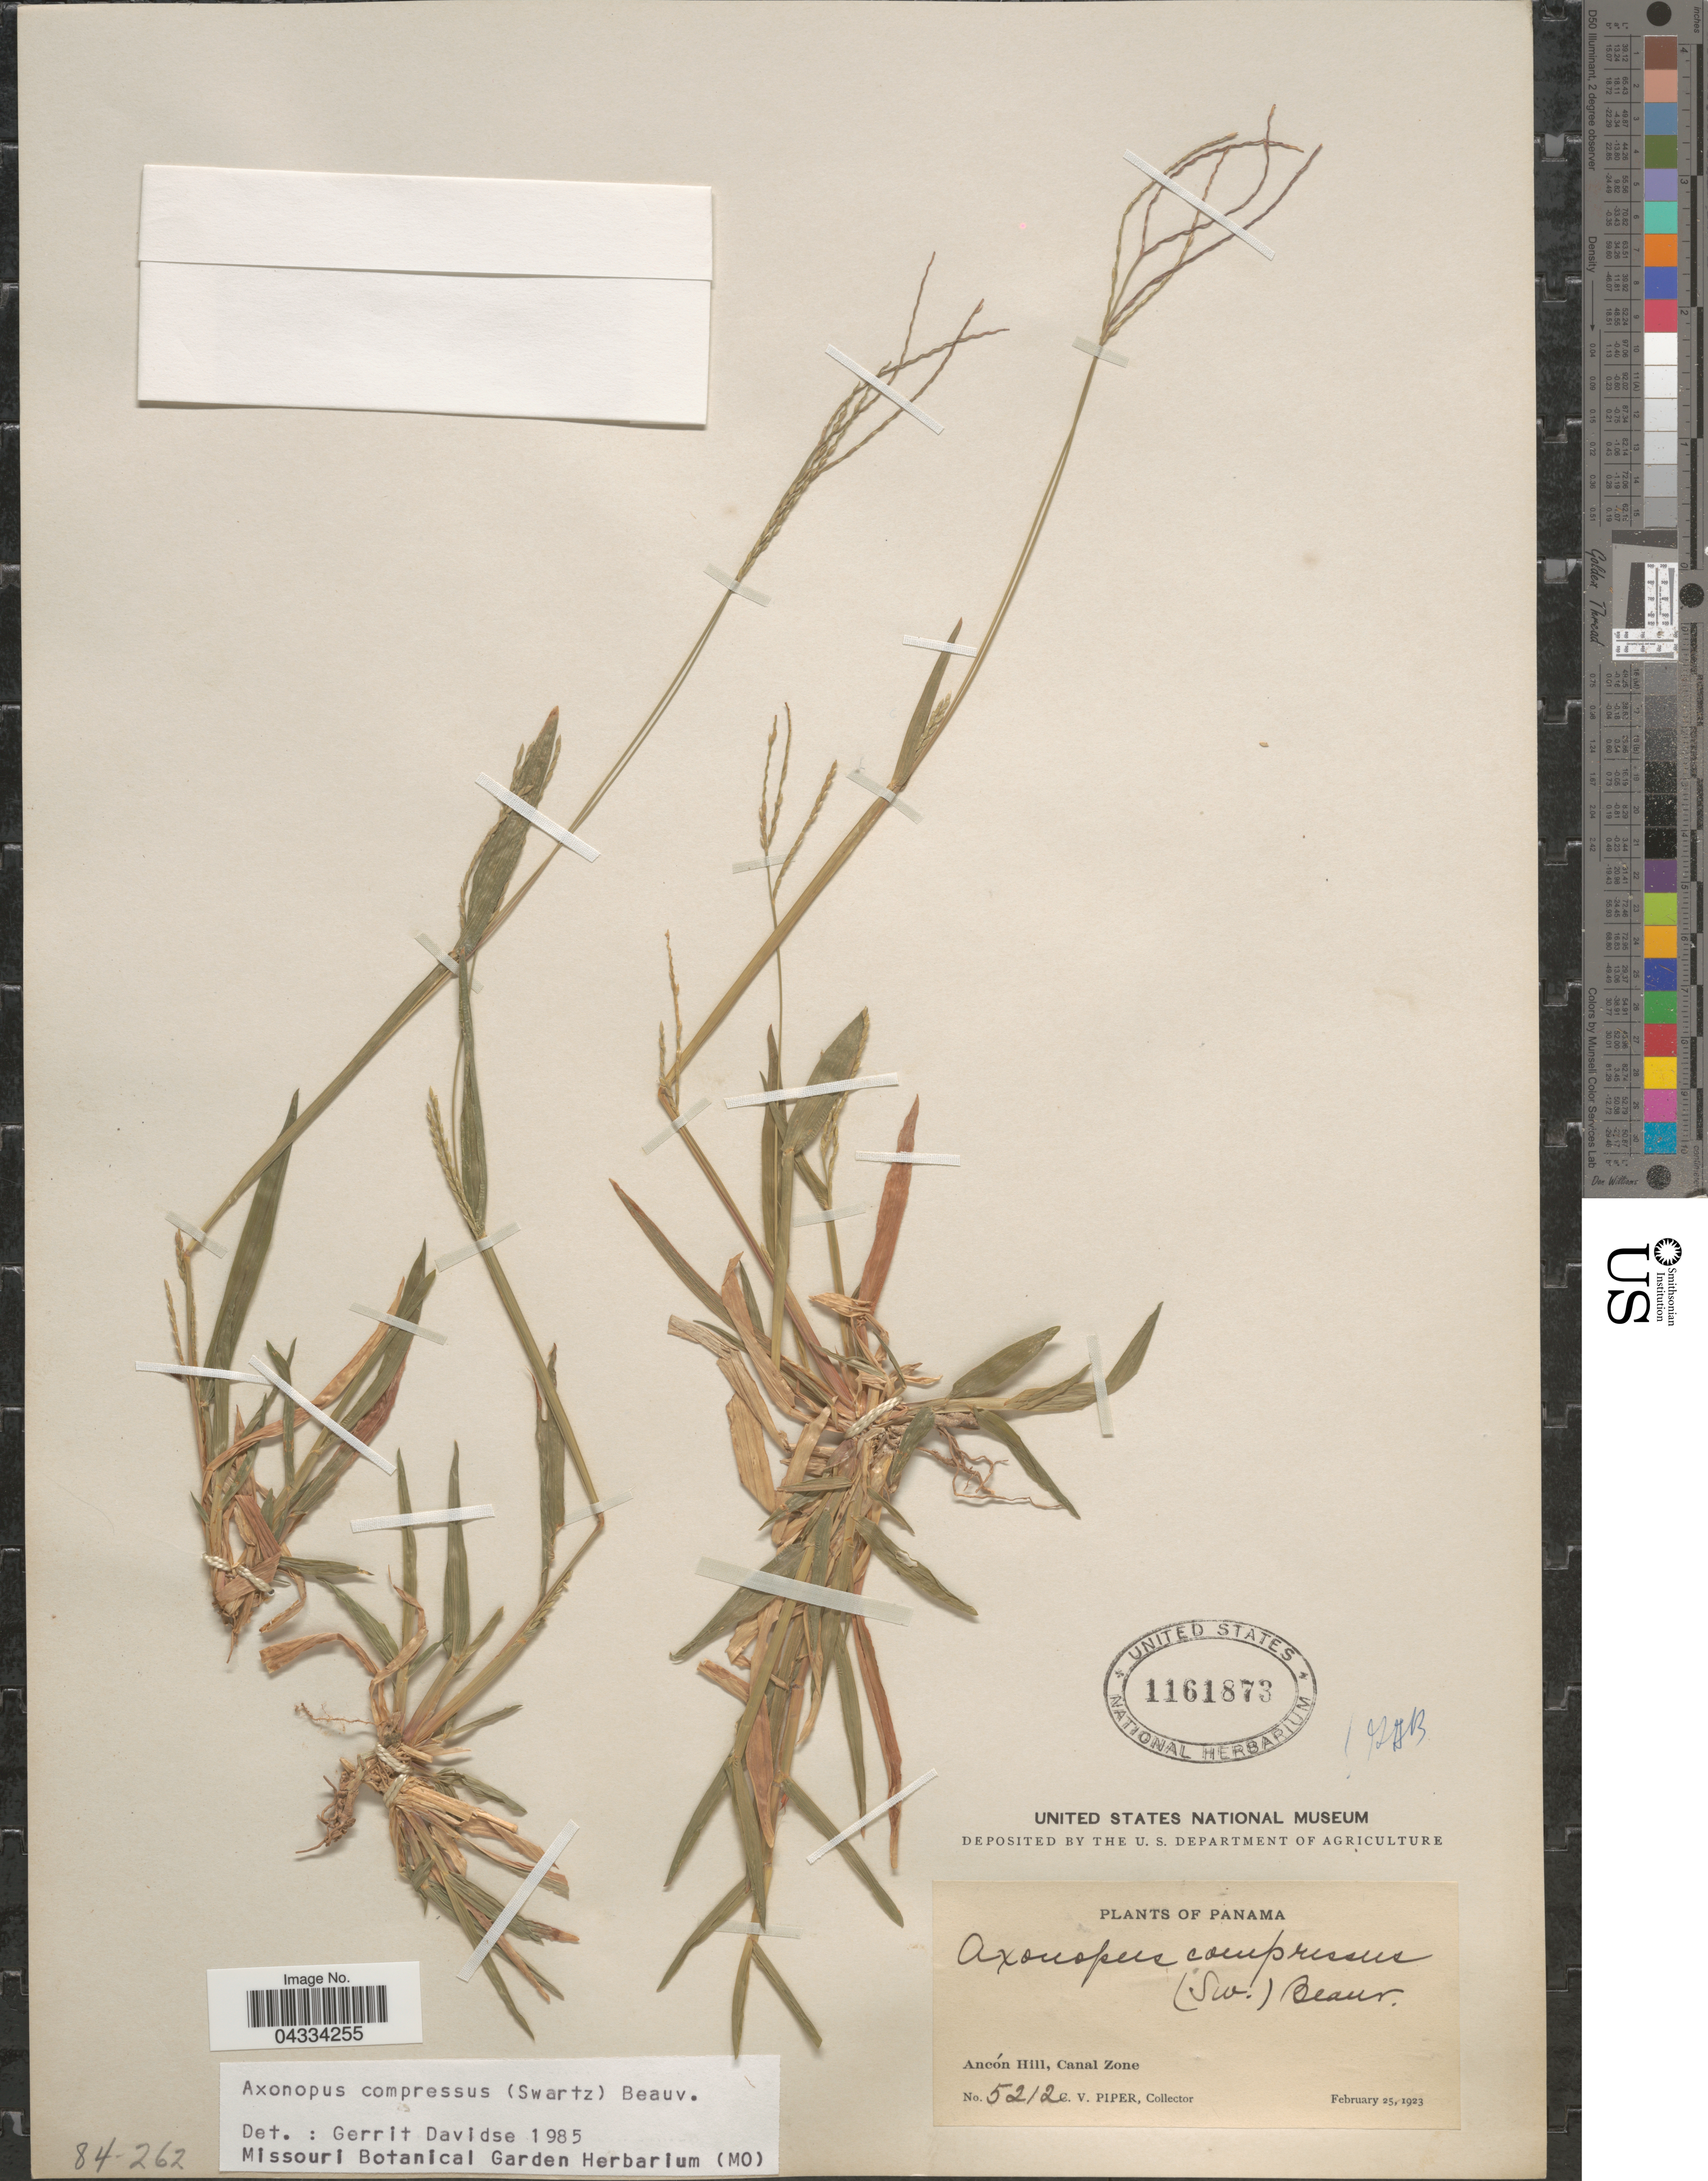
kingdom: Plantae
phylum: Tracheophyta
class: Liliopsida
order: Poales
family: Poaceae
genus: Axonopus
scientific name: Axonopus compressus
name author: (Sw.) P. Beauv.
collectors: C. V. Piper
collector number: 5212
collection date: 1923-02-25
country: Panama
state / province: Colón / Panamá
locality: Ancón Hill, Canal Zone.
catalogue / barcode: US 1161873